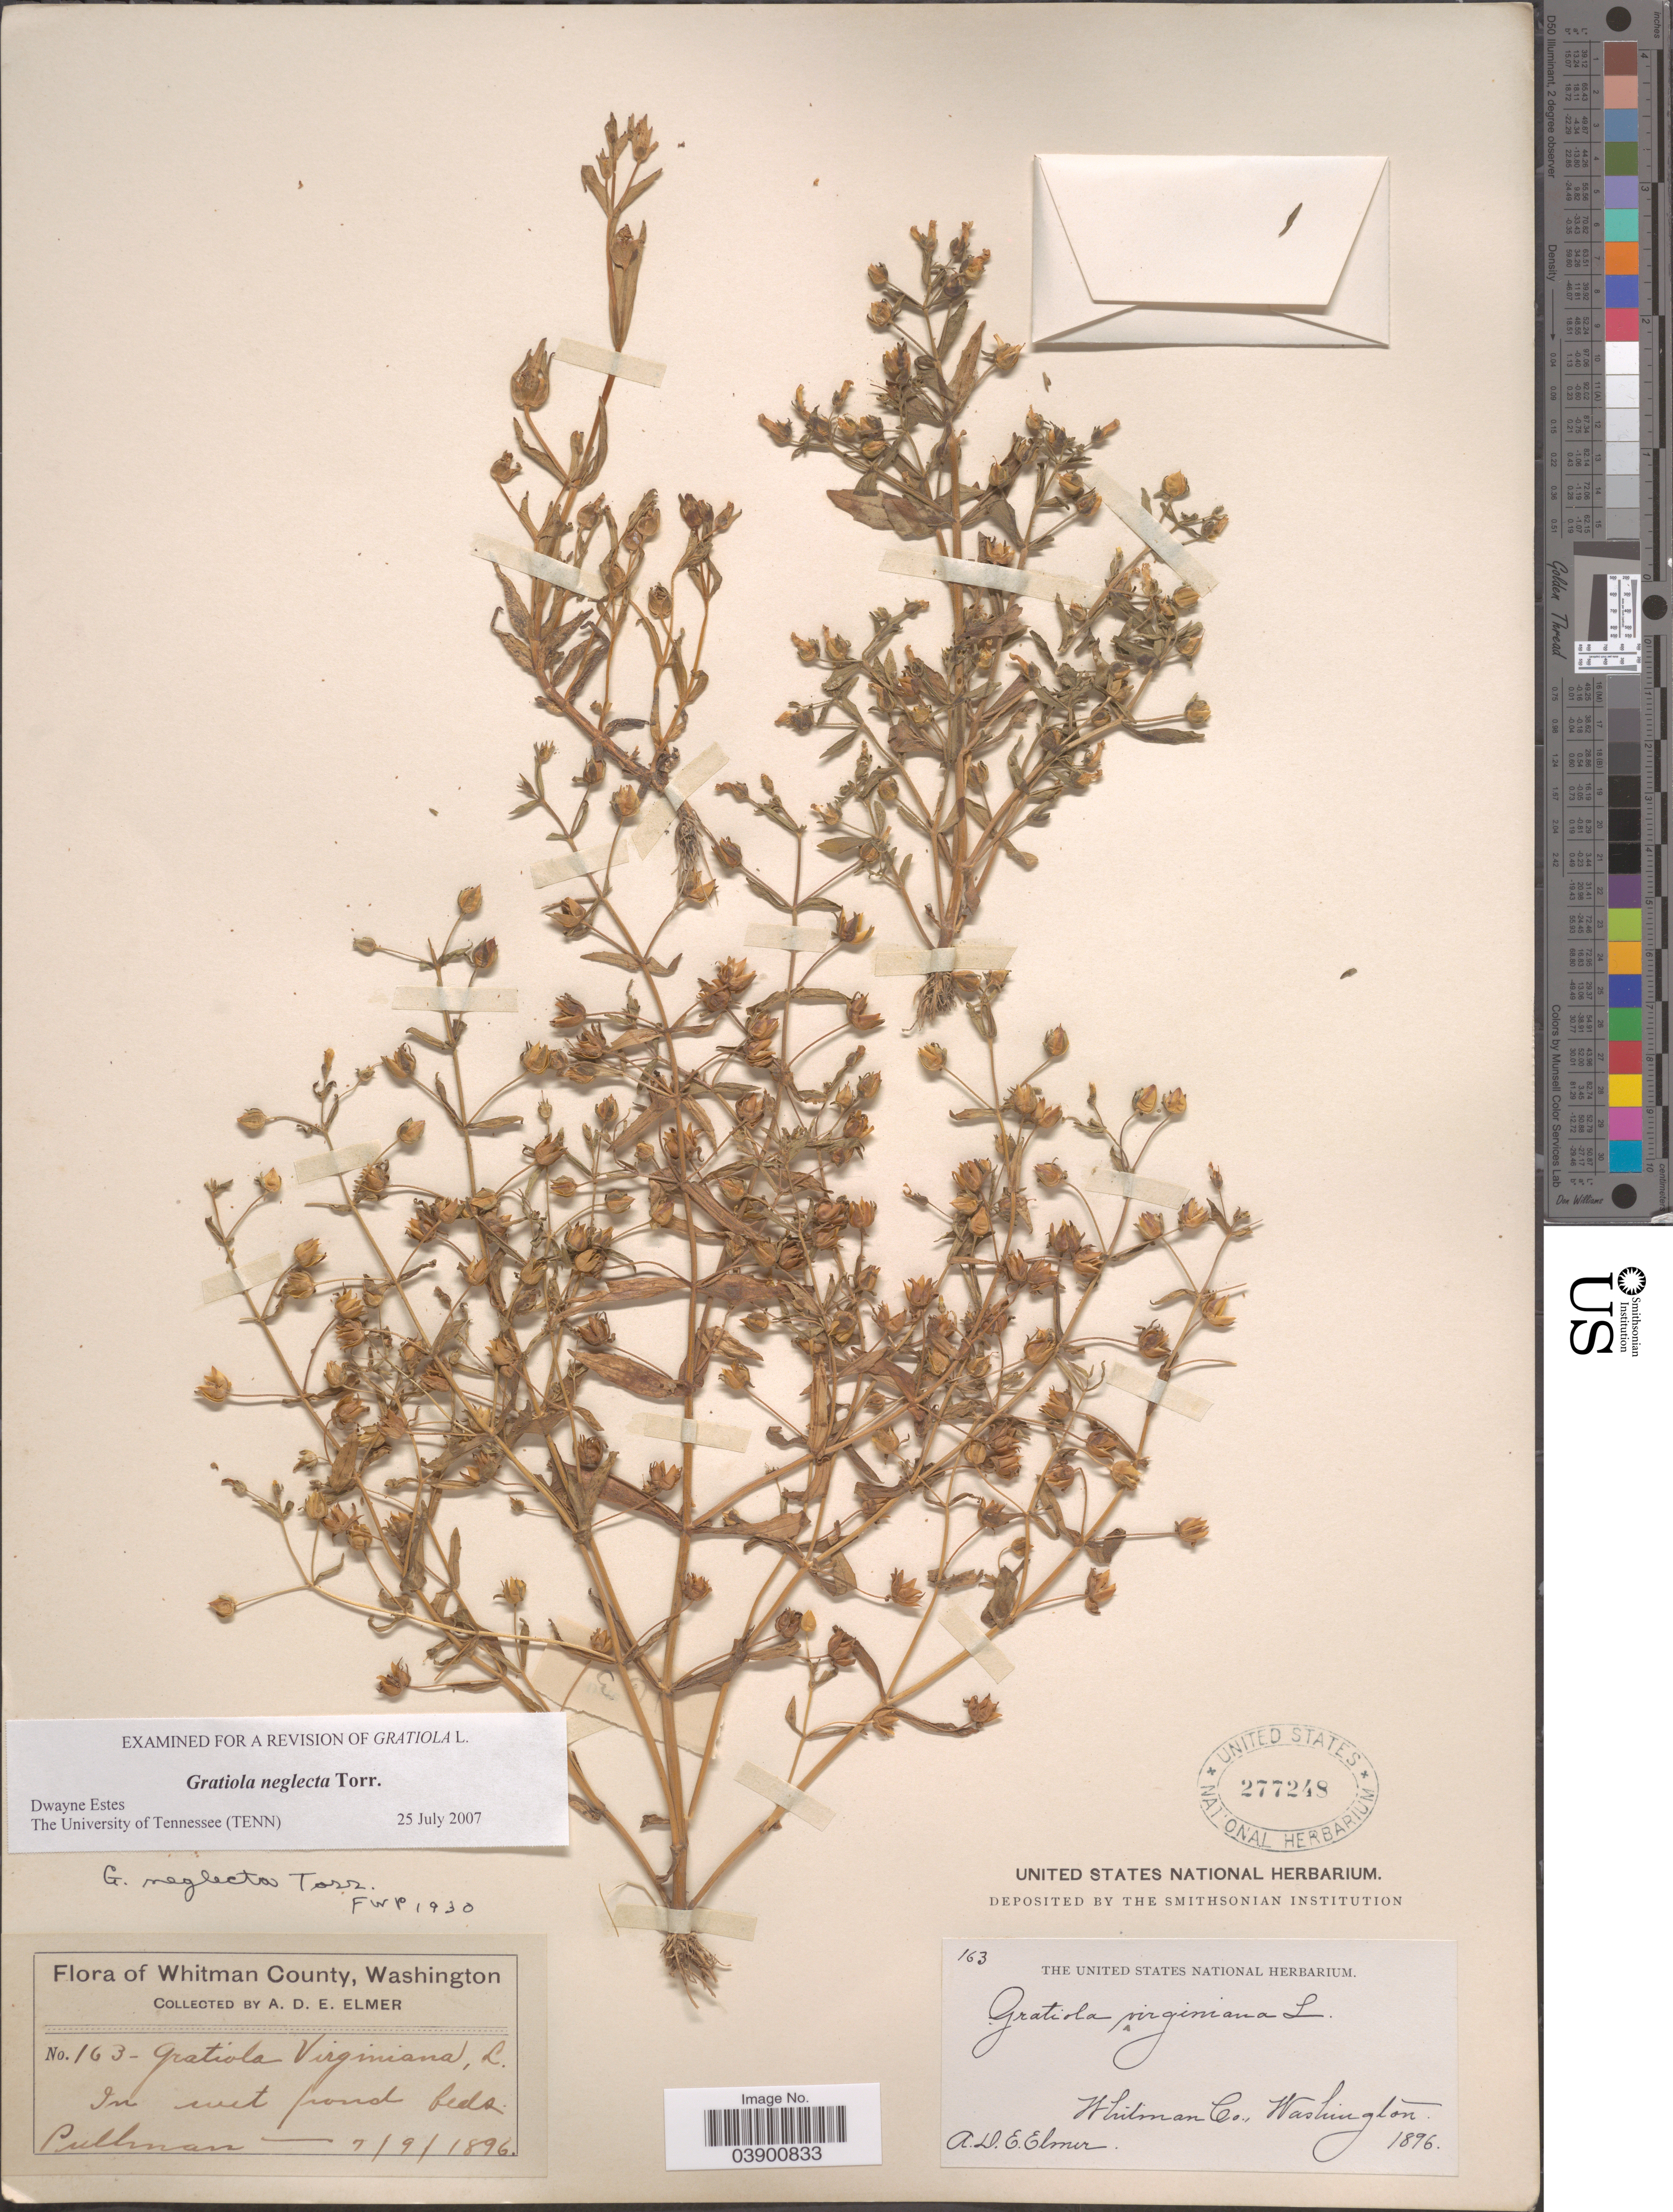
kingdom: Plantae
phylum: Tracheophyta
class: Magnoliopsida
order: Lamiales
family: Plantaginaceae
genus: Gratiola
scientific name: Gratiola neglecta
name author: Torr.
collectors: A. D. E. Elmer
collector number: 163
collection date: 1896-07-09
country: United States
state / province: Washington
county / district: Whitman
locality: Whitman County. Pullman.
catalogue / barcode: US 277248